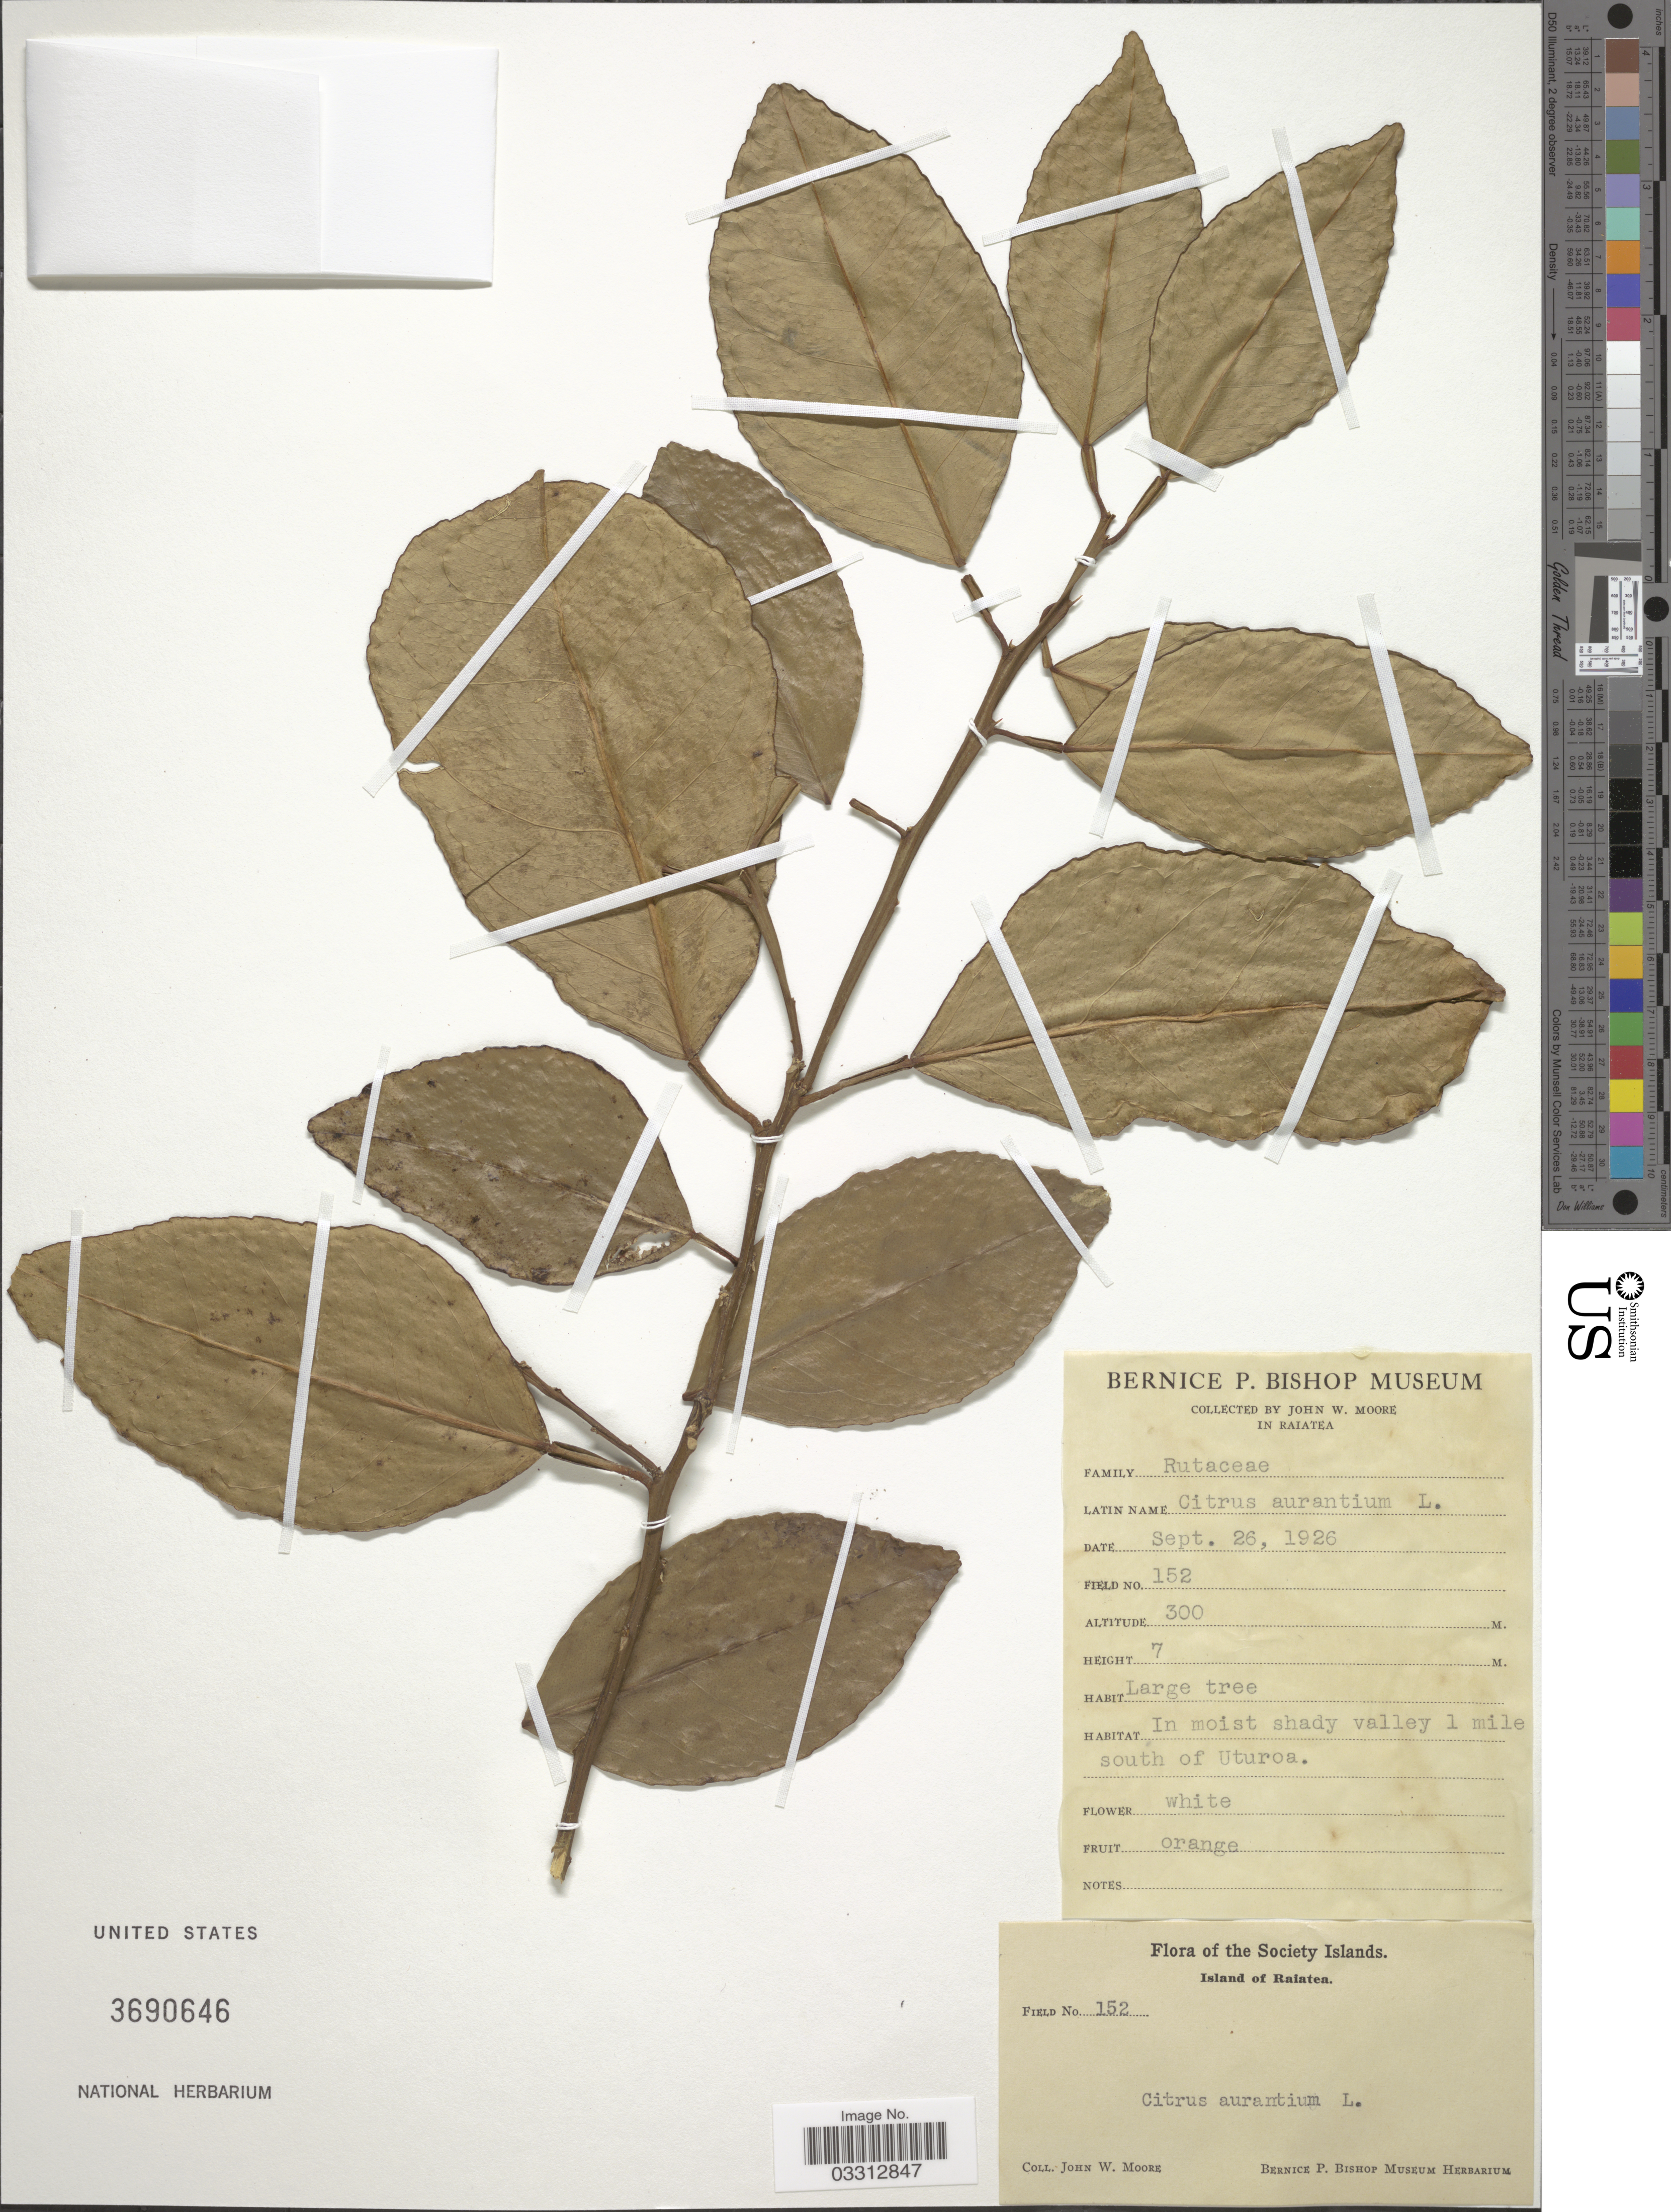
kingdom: Plantae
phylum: Tracheophyta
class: Magnoliopsida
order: Sapindales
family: Rutaceae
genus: Citrus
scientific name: Citrus x aurantium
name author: L.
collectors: J. Moore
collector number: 152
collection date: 1926-09-26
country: French Polynesia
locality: In moist shady valley 1 mile south of Uturoa. Society Islands. Island of Raiatea.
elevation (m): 300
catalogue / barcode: US 3690646